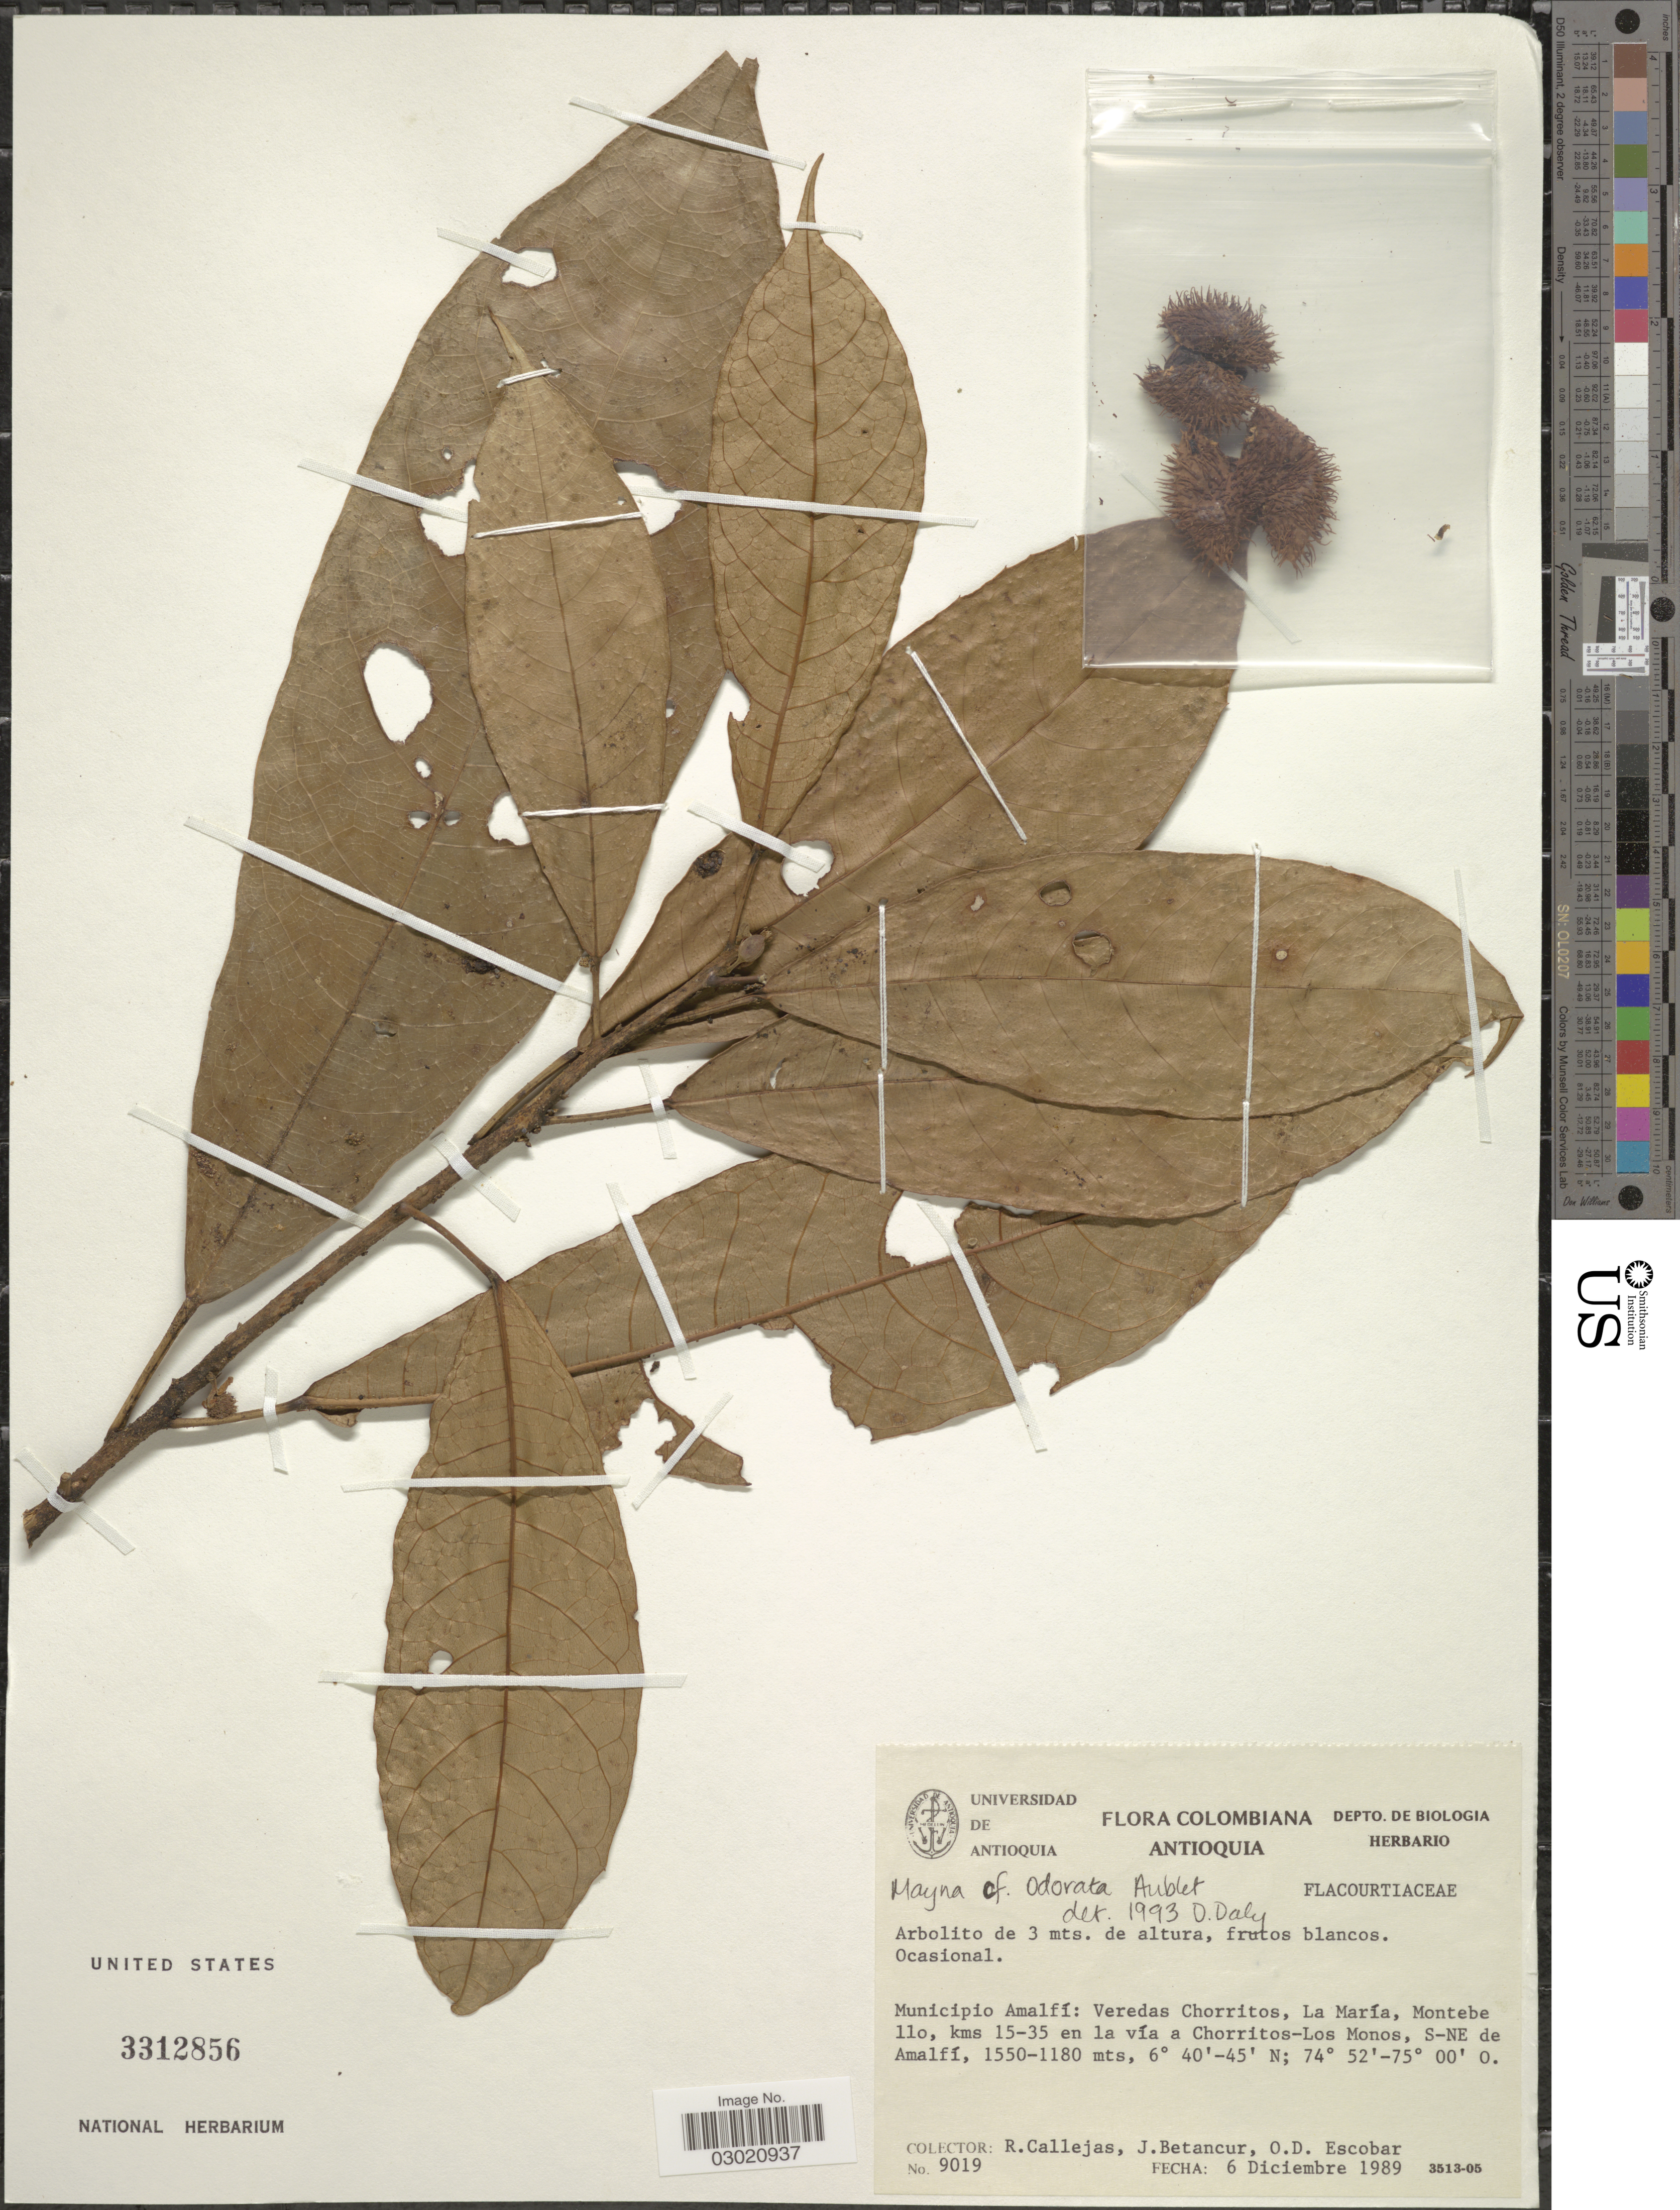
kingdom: Plantae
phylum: Tracheophyta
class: Magnoliopsida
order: Malpighiales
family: Achariaceae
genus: Mayna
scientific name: Mayna odorata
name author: Aubl.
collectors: R. Callejas, J. Betancur & O. D. Escobar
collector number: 9019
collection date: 1989-12-06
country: Colombia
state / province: Antioquia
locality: Municipio Amalfí: Veredas Chorritos, La María, Montebe llo, kms 15-35 en la vía a Chorritos-Los Monos, S-NE de Amalfí.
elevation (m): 1180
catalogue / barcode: US 3312856